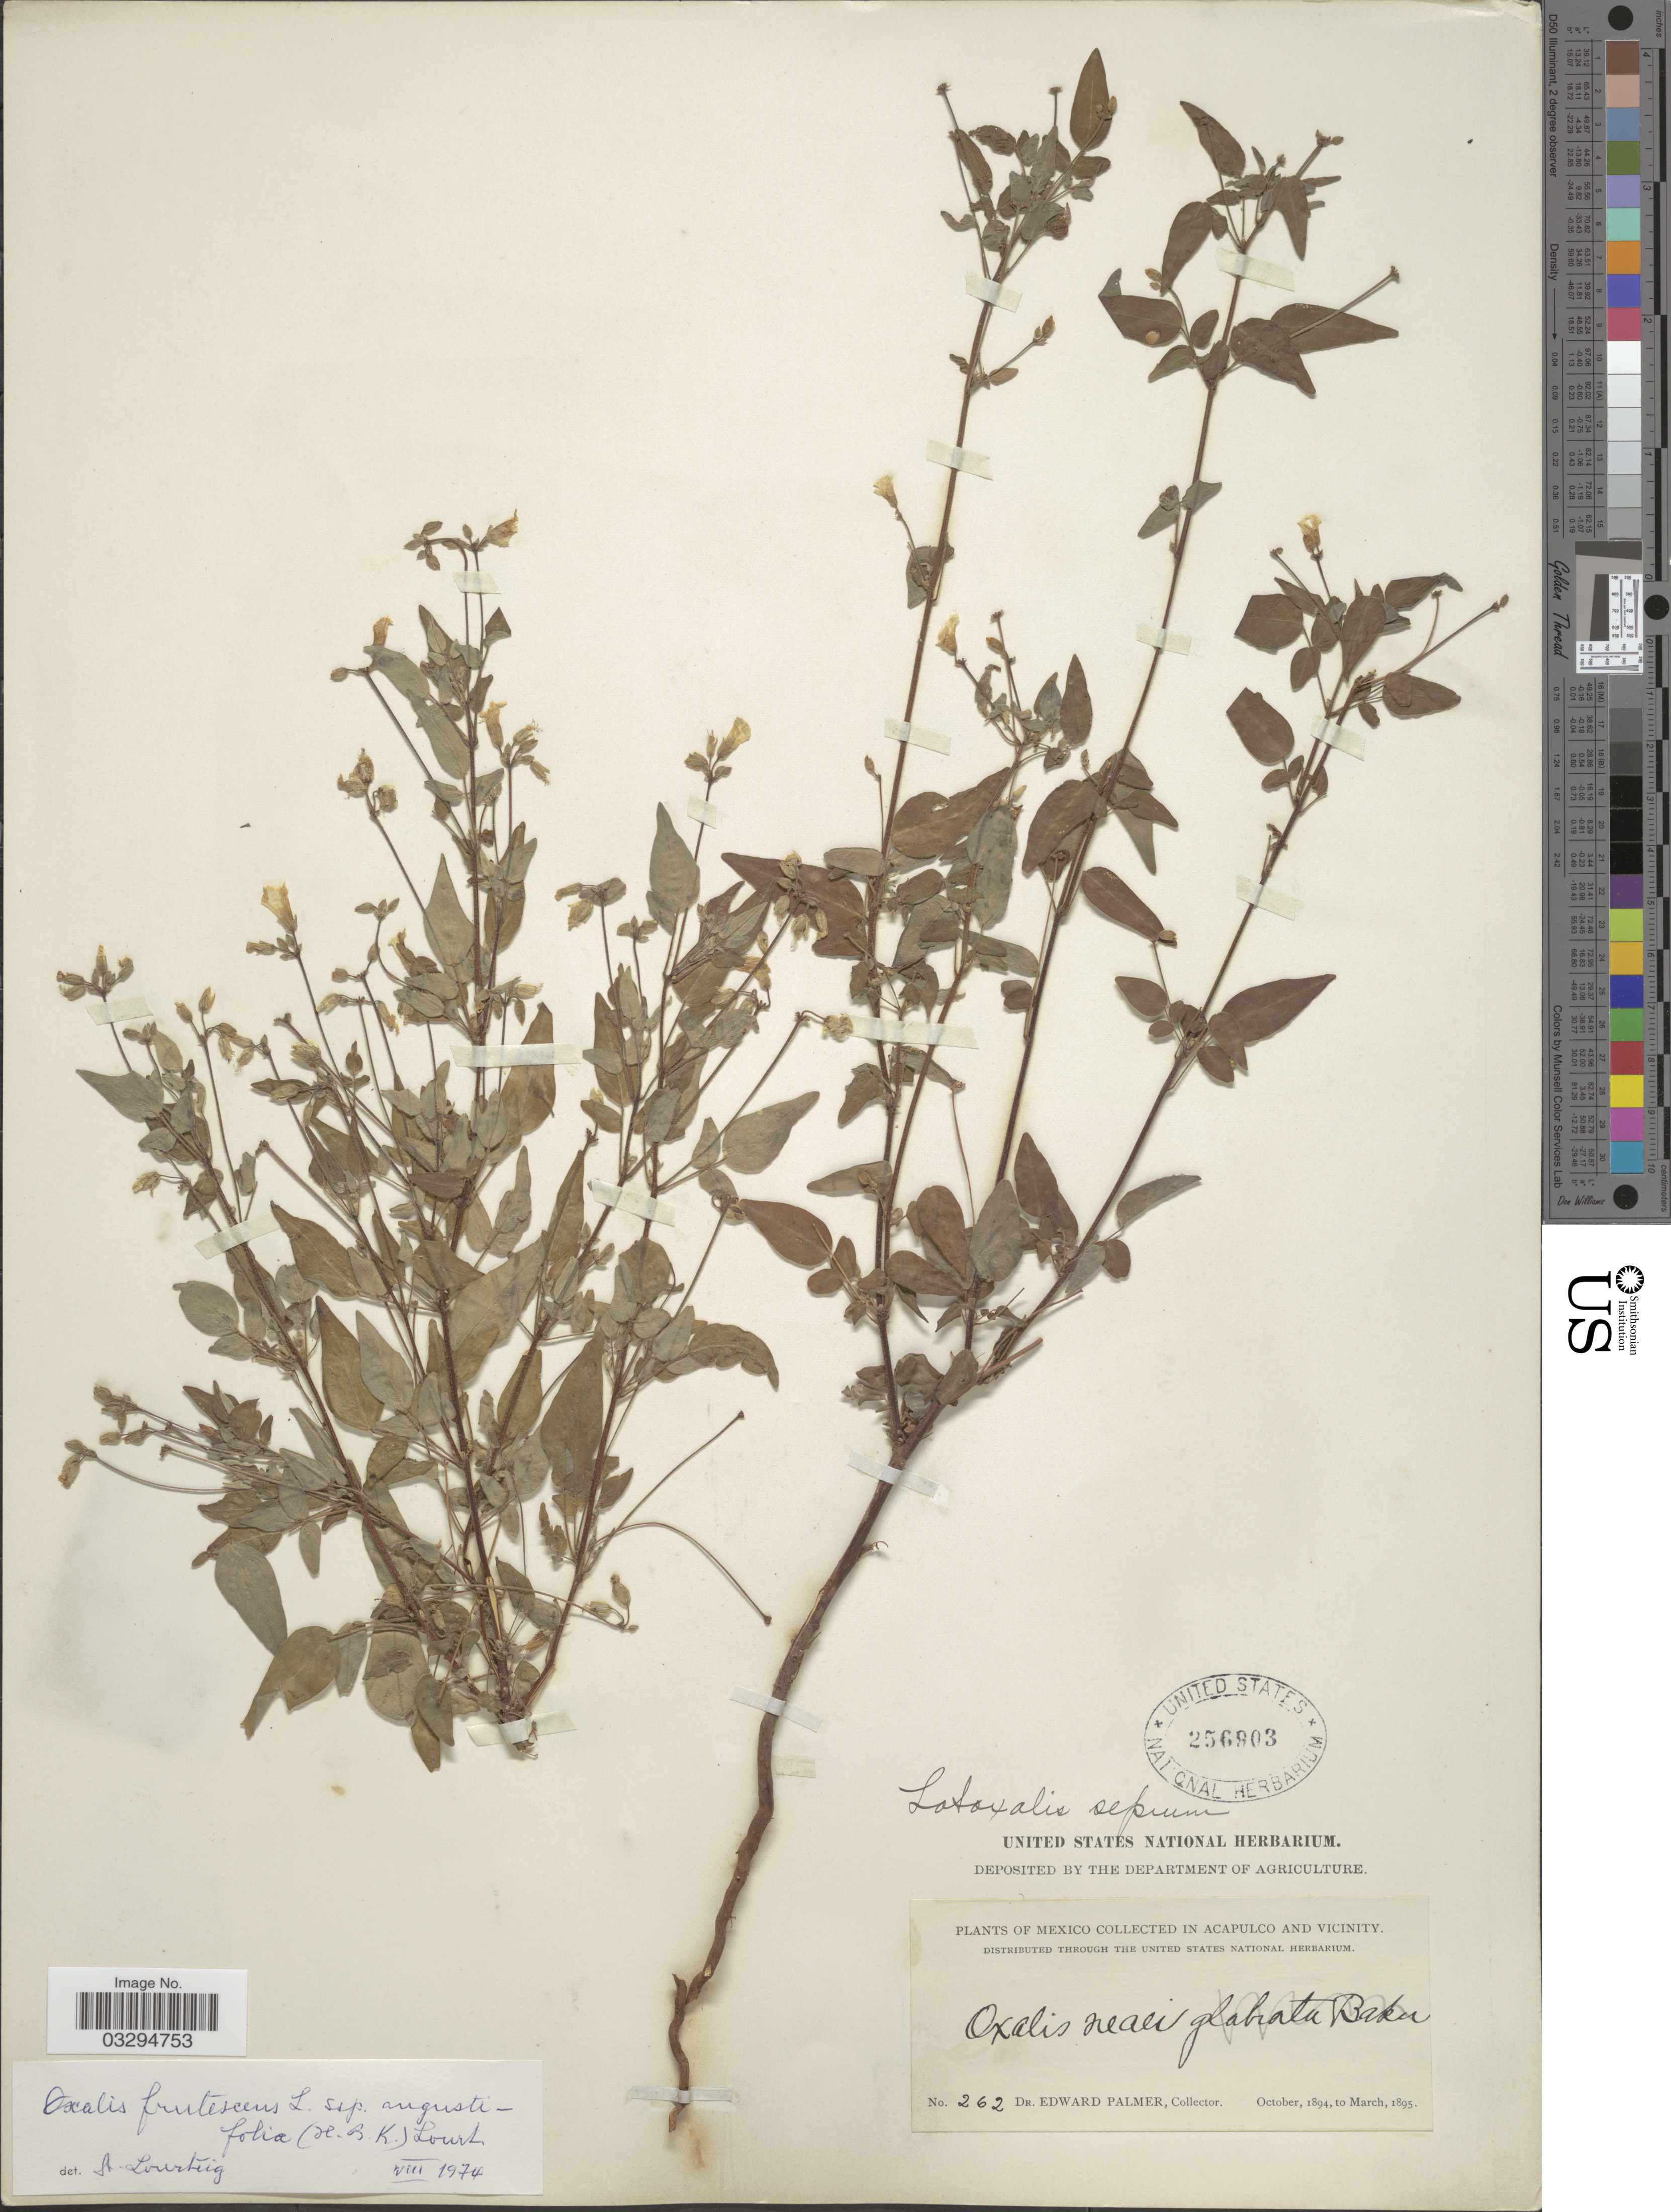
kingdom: Plantae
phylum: Tracheophyta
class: Magnoliopsida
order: Oxalidales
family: Oxalidaceae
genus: Oxalis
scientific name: Oxalis frutescens subsp. angustifolia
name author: (Kunth) Lourteig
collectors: E. Palmer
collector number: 262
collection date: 1894-10/1895-03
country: Mexico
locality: Acapulco and vicinity.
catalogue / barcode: US 256903